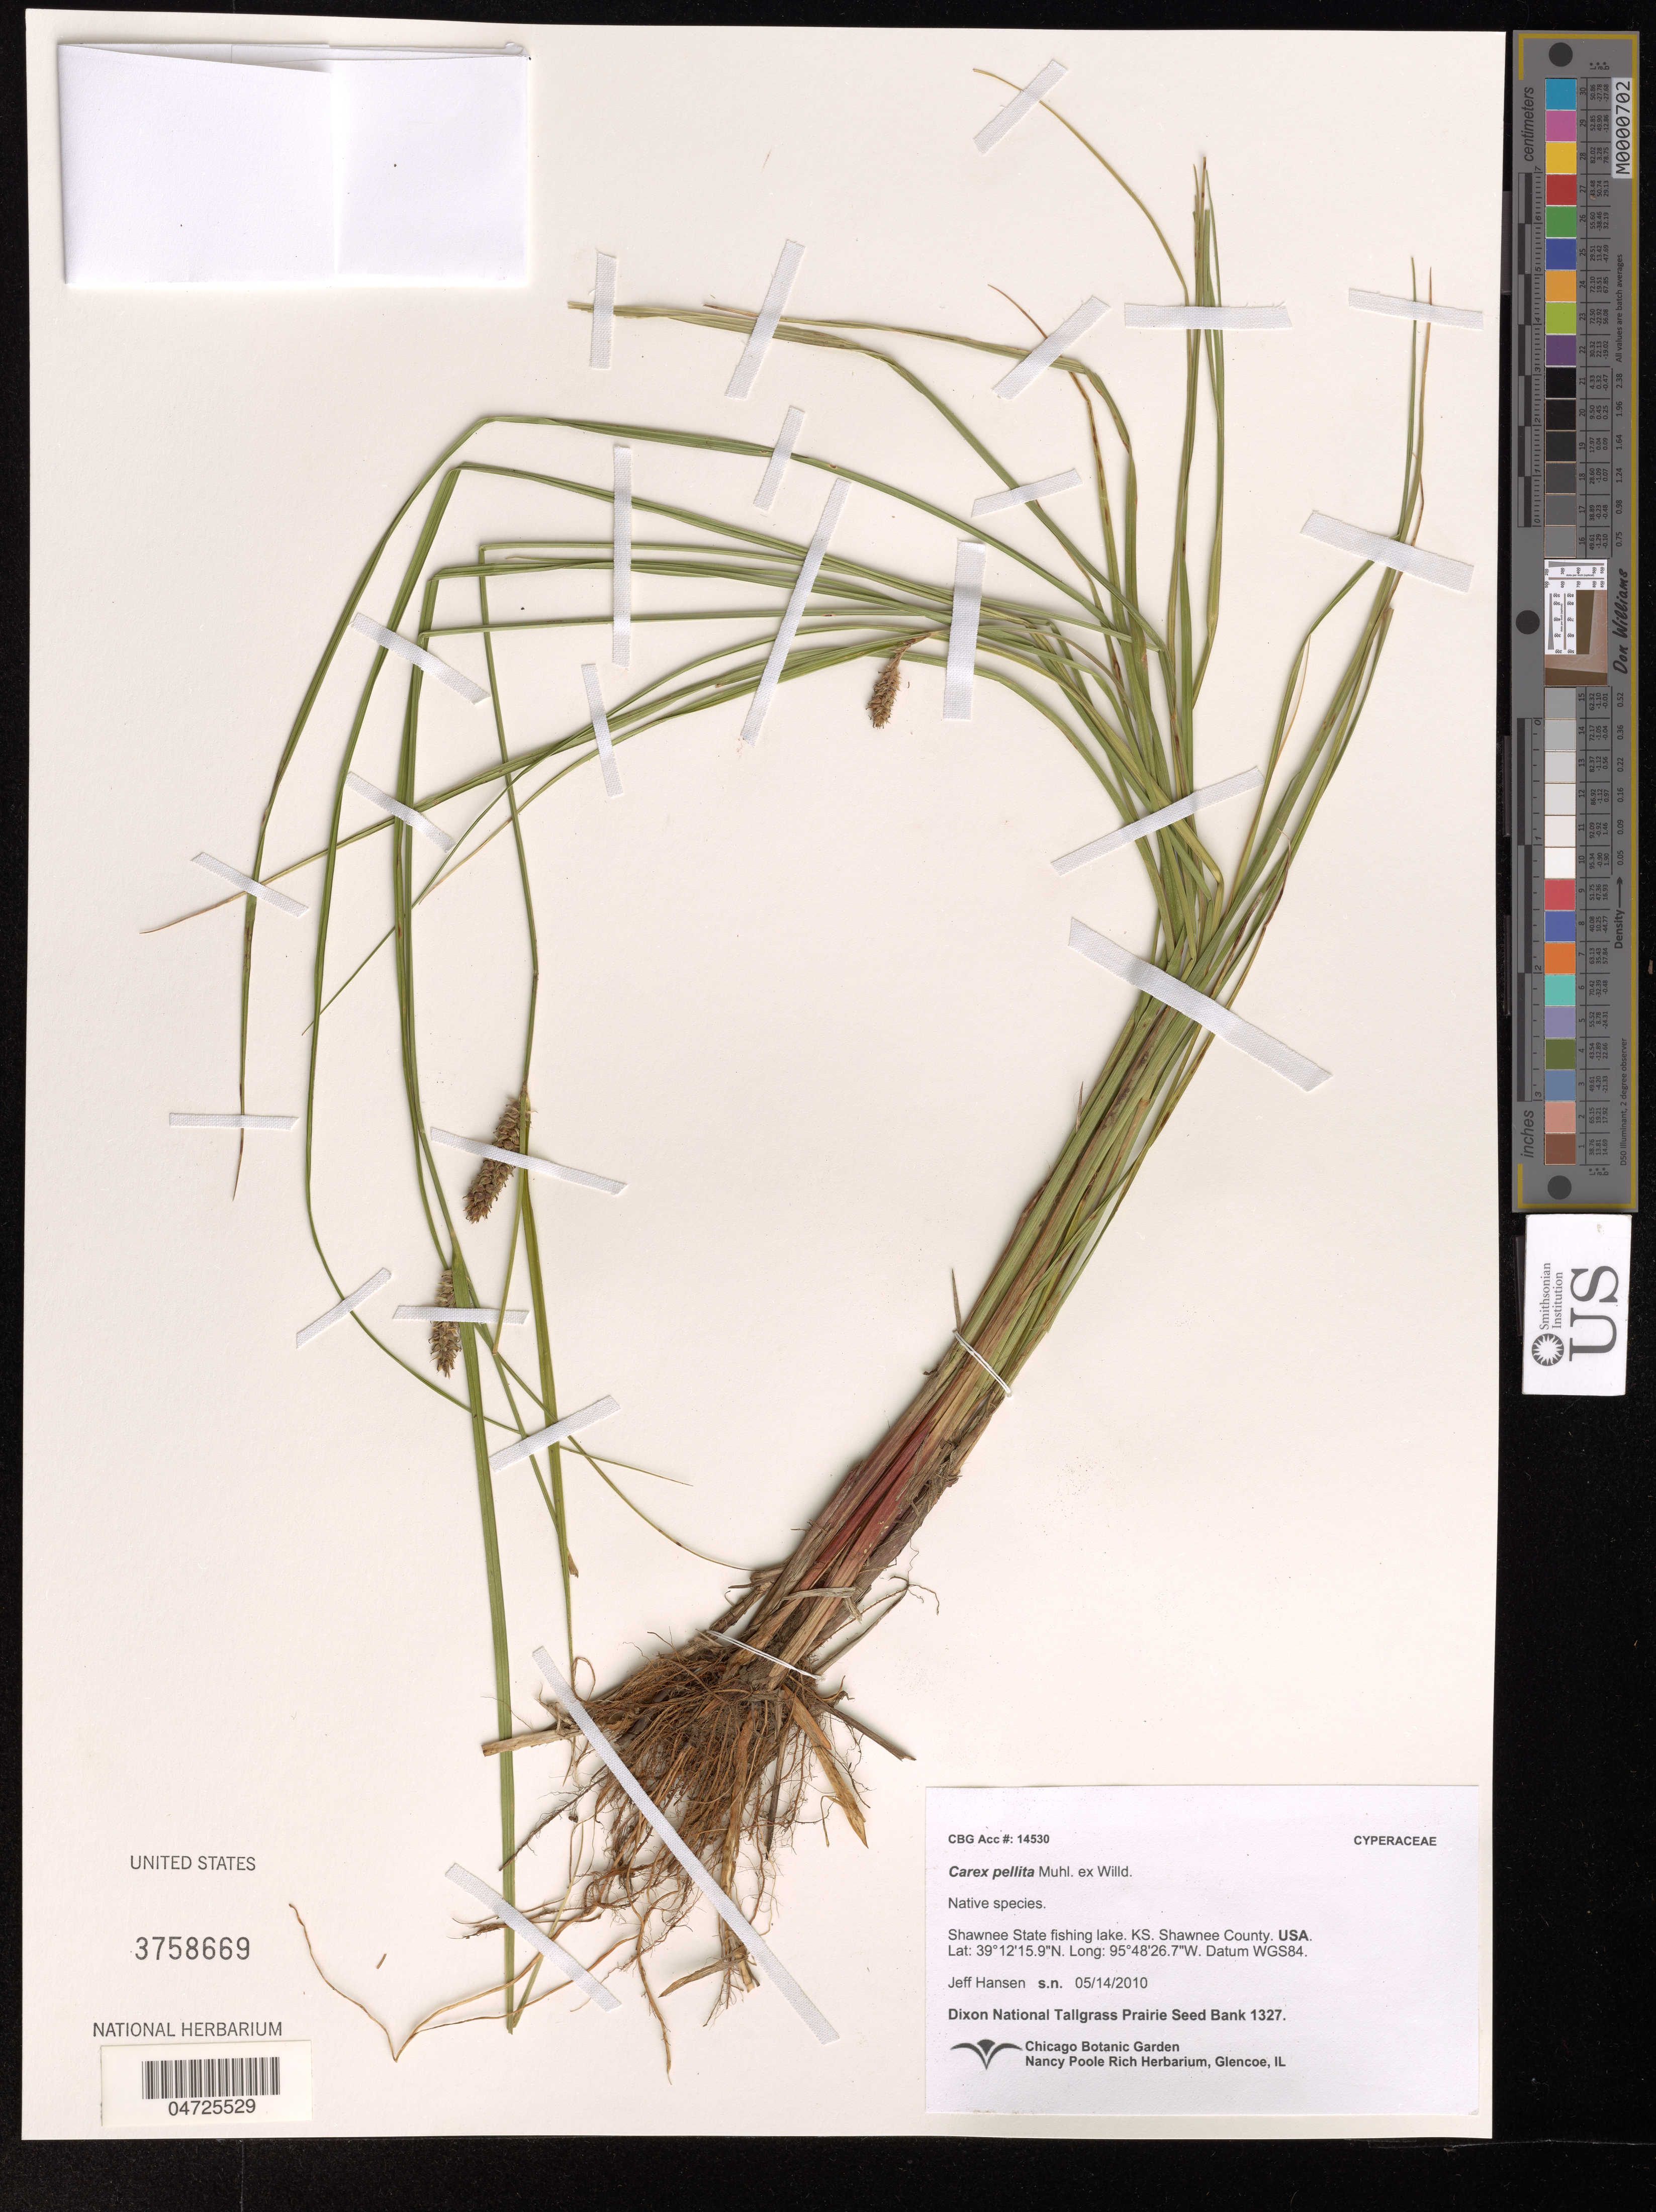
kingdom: Plantae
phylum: Tracheophyta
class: Liliopsida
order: Poales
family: Cyperaceae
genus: Carex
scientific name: Carex pellita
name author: Muhl. ex Willd.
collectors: J. Hansen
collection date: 2010-05-14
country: United States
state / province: Kansas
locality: Shawnee State fishing lake. Shawnee County. Datum WGS84.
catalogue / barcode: US 3758669